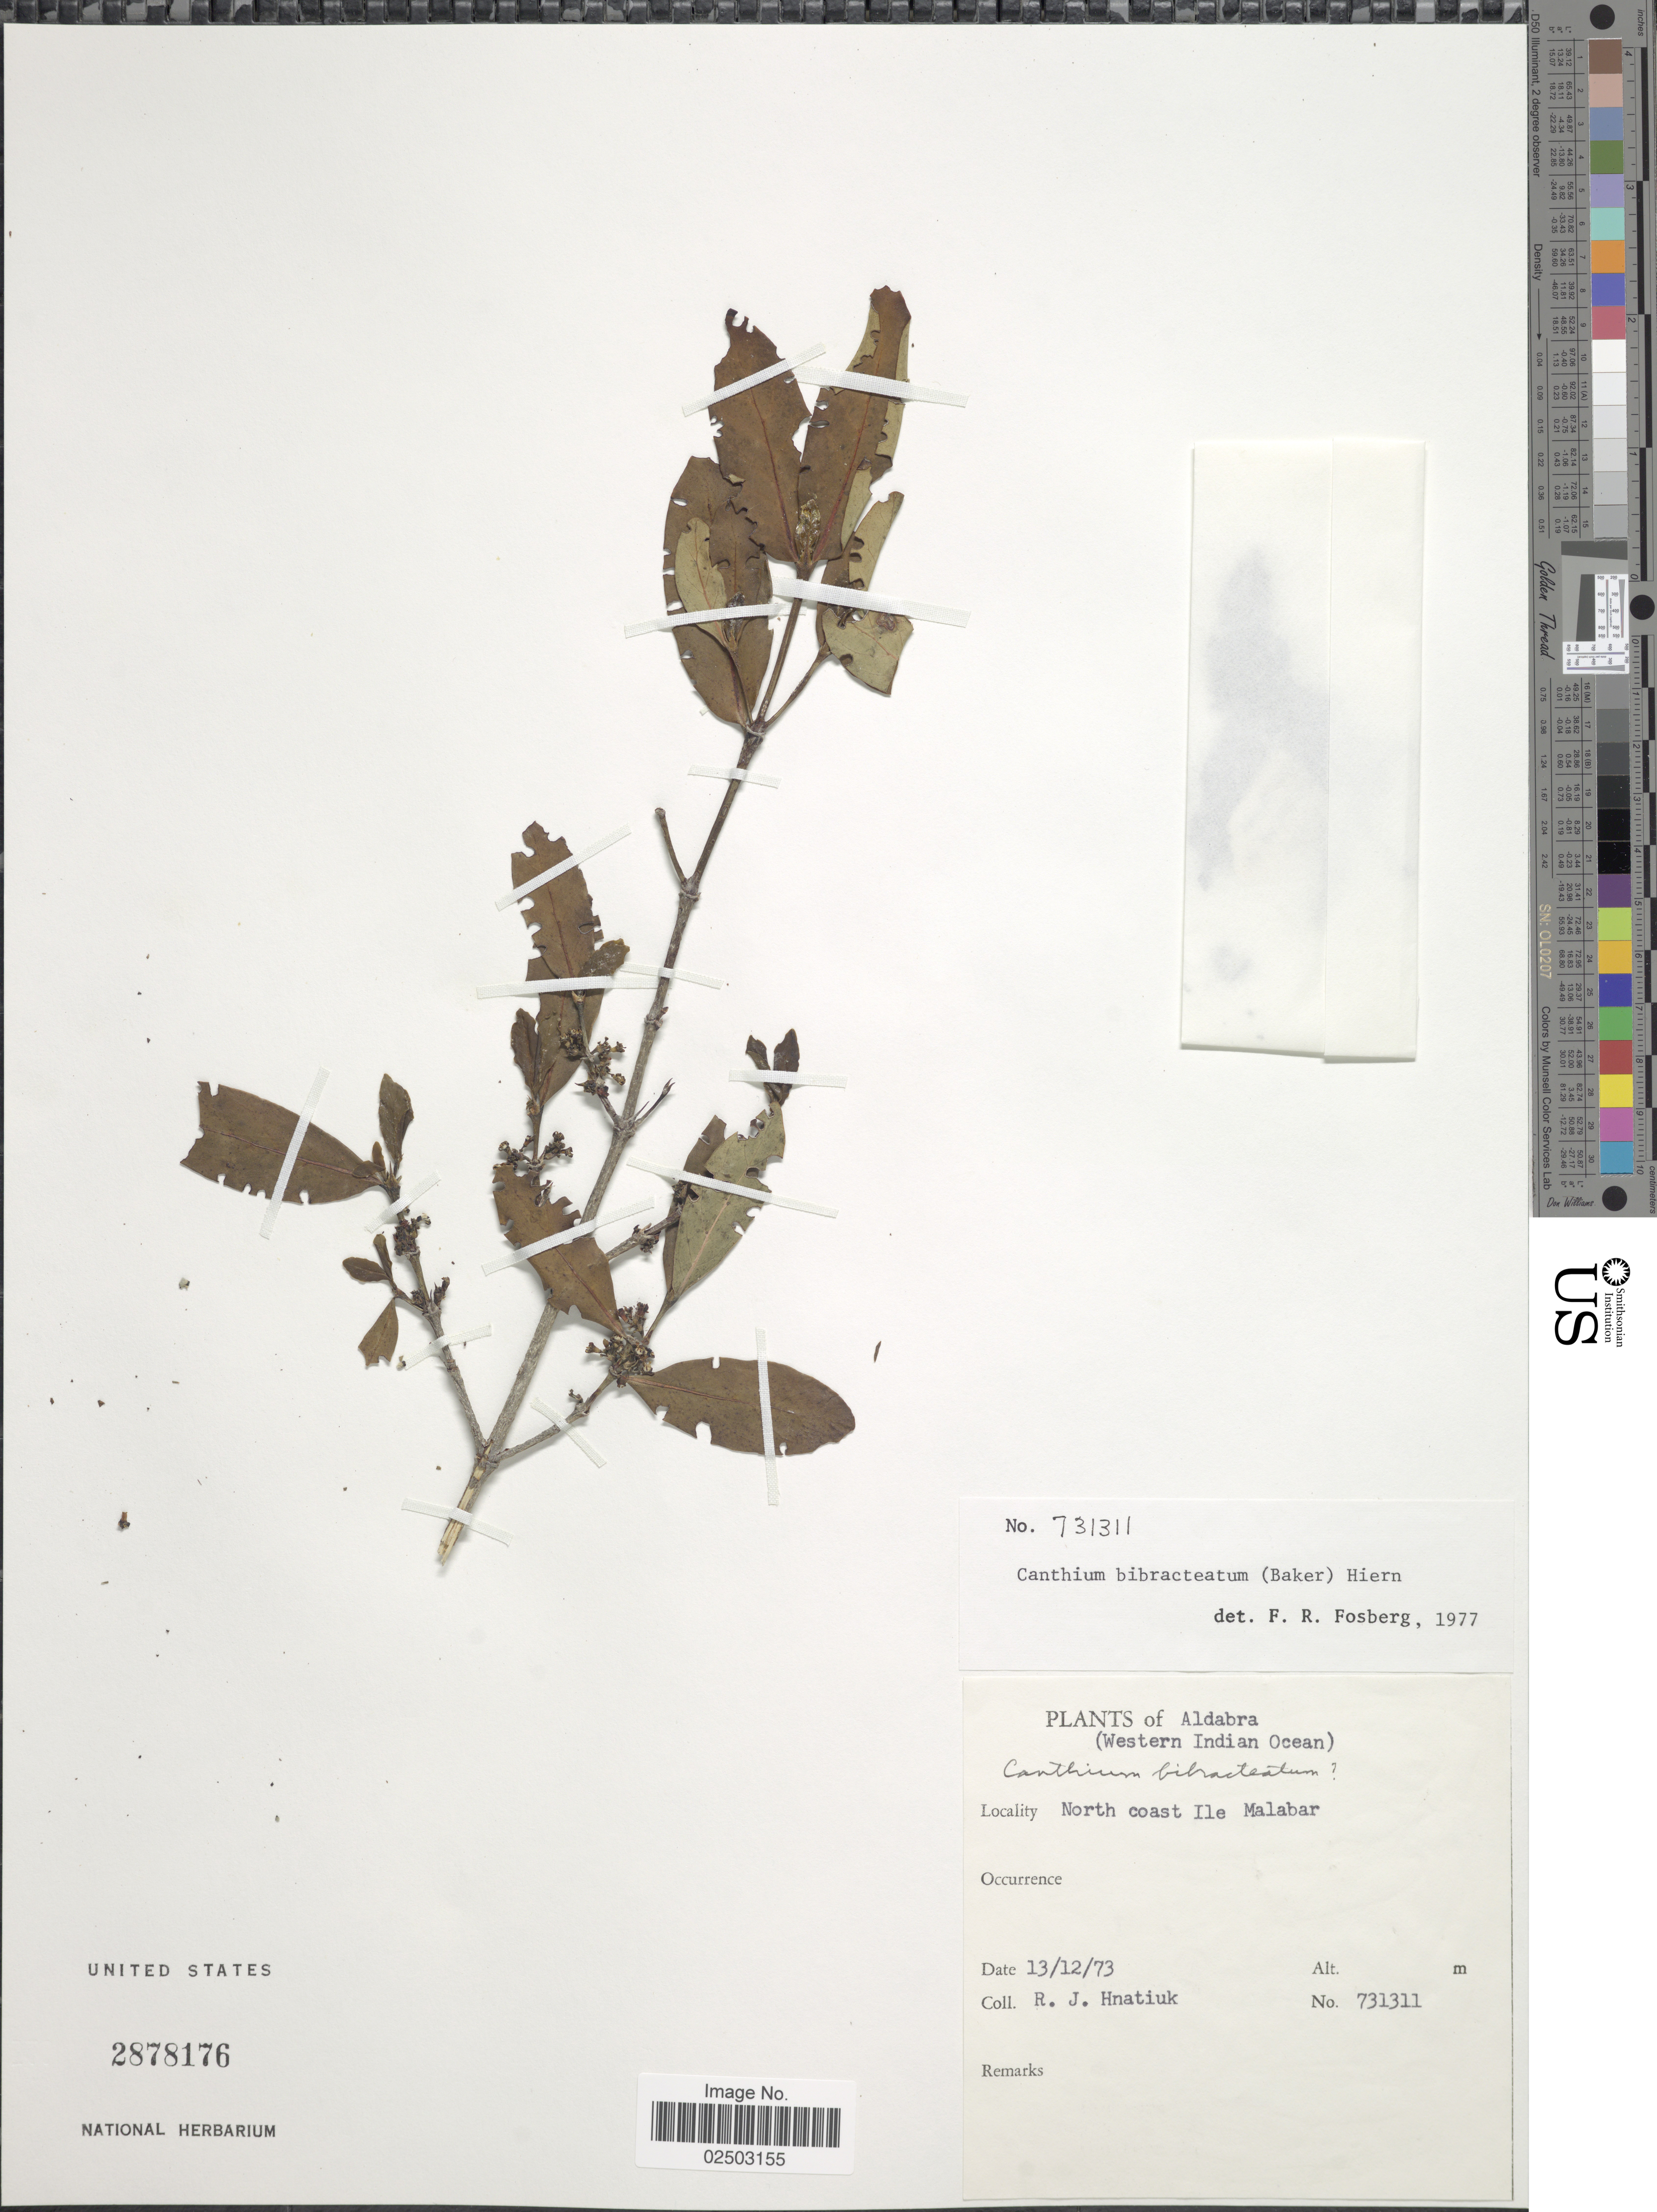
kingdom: Plantae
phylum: Tracheophyta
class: Magnoliopsida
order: Gentianales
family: Rubiaceae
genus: Canthium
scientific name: Canthium bibracteatum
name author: (Baker) Hiern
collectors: R. Hnatiuk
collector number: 731311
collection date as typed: Transcribed d/m/y: 13/12/73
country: Seychelles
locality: Aldabra (Western Indian Ocean), north coast Ile Malabar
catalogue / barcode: US 2878176